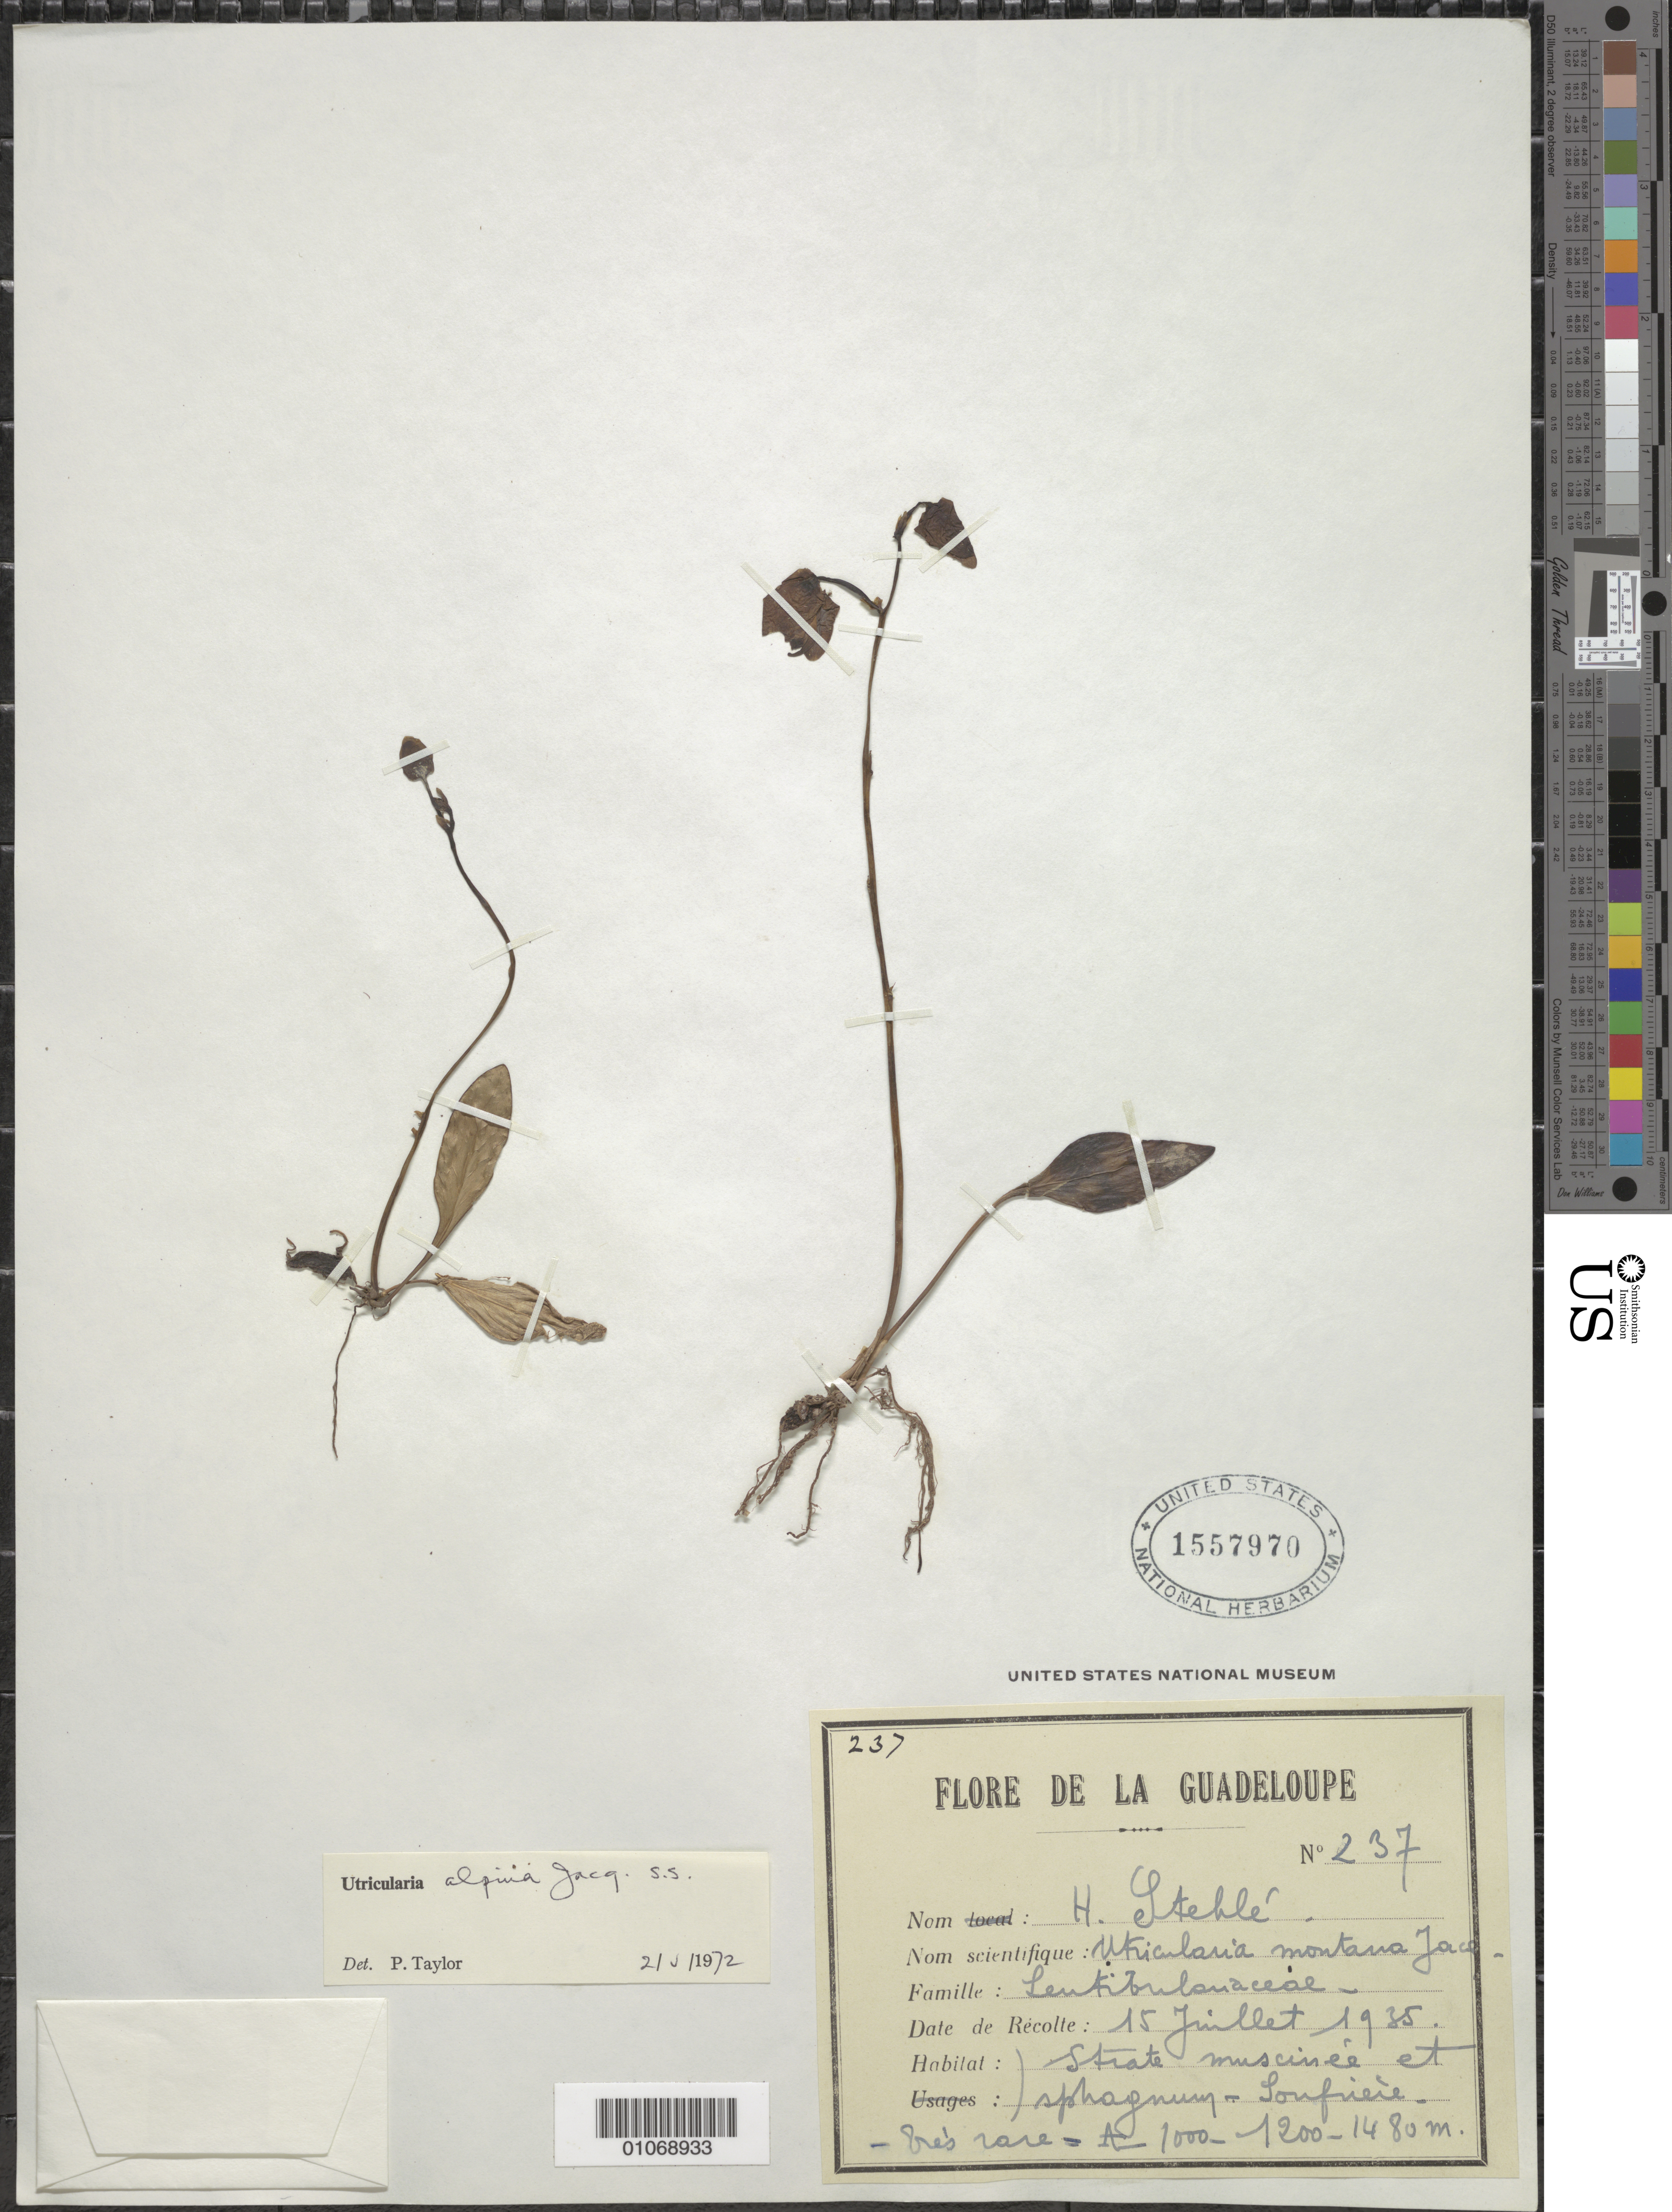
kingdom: Plantae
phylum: Tracheophyta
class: Magnoliopsida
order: Lamiales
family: Lentibulariaceae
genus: Utricularia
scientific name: Utricularia alpina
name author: Jacq.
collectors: H. Stehlé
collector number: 237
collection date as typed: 15 Jul 1935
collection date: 1935-07-15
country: Guadeloupe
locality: Soufriere.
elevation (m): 1000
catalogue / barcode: US 1557970